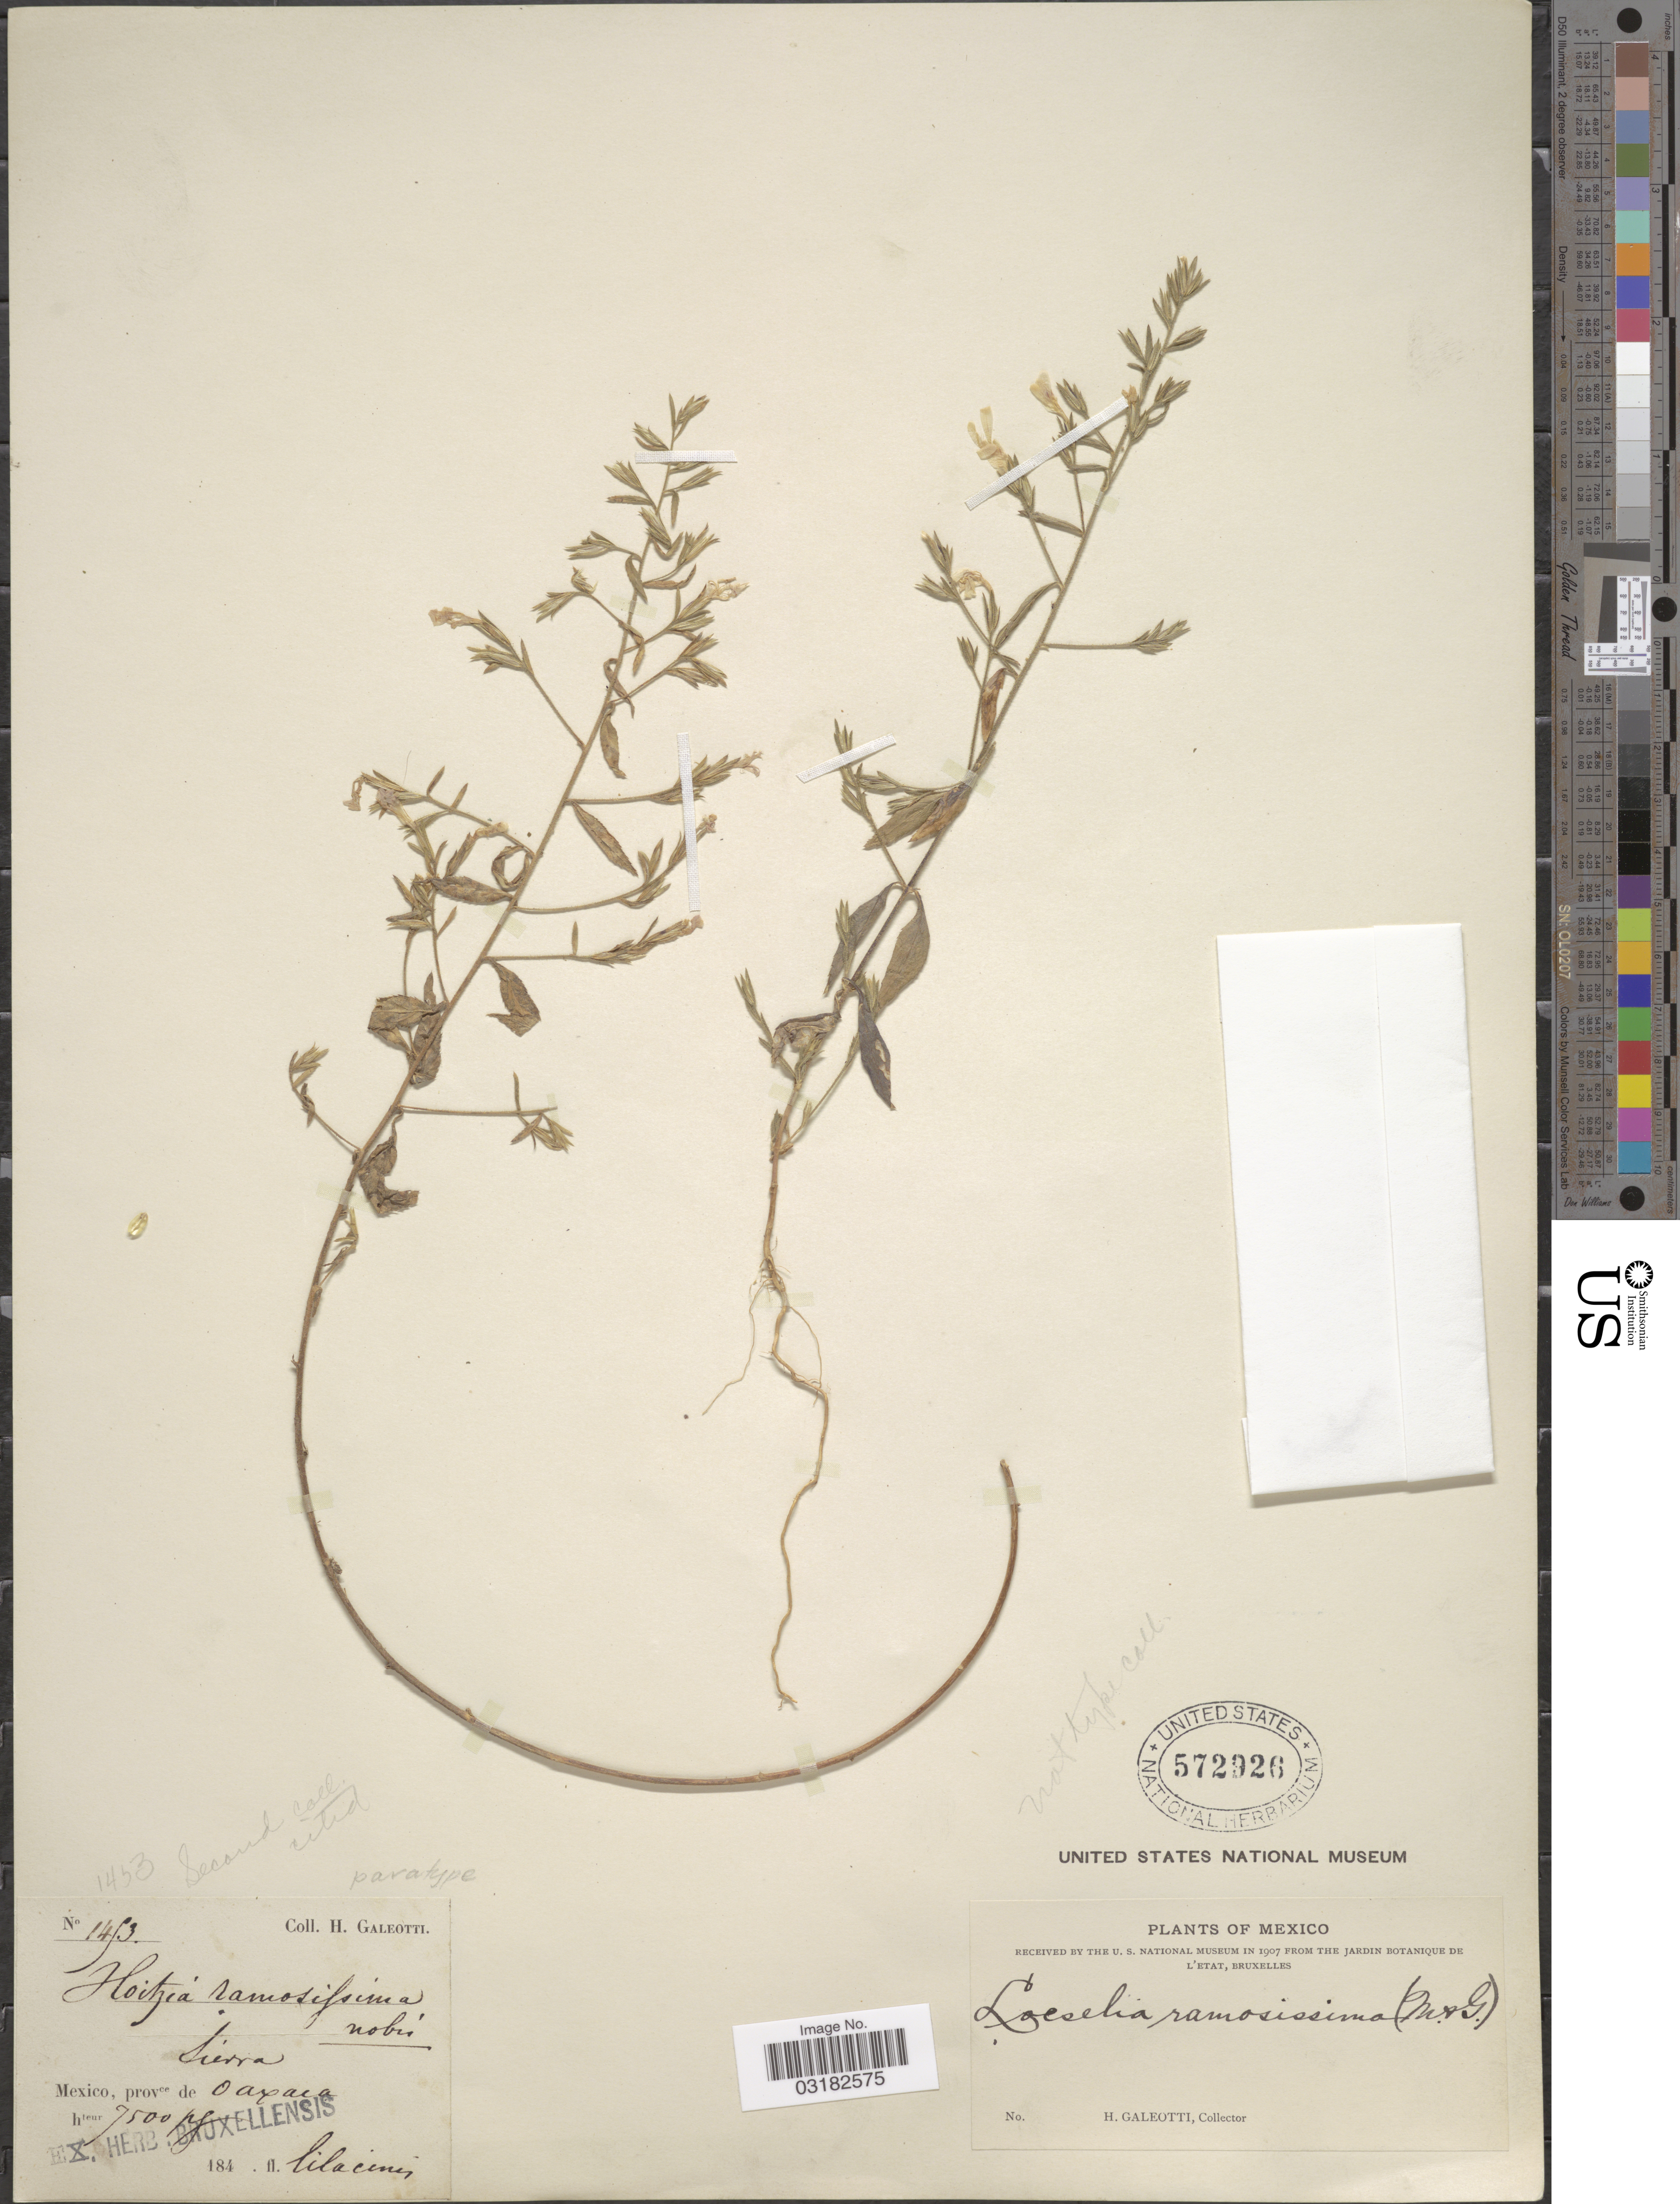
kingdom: Plantae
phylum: Tracheophyta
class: Magnoliopsida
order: Ericales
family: Polemoniaceae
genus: Loeselia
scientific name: Loeselia pumila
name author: (M. Martens & Galeotti) Walp.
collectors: H. G. Galeotti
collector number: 1473*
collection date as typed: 184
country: Mexico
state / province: Oaxaca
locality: Sierra.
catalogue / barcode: US 572926